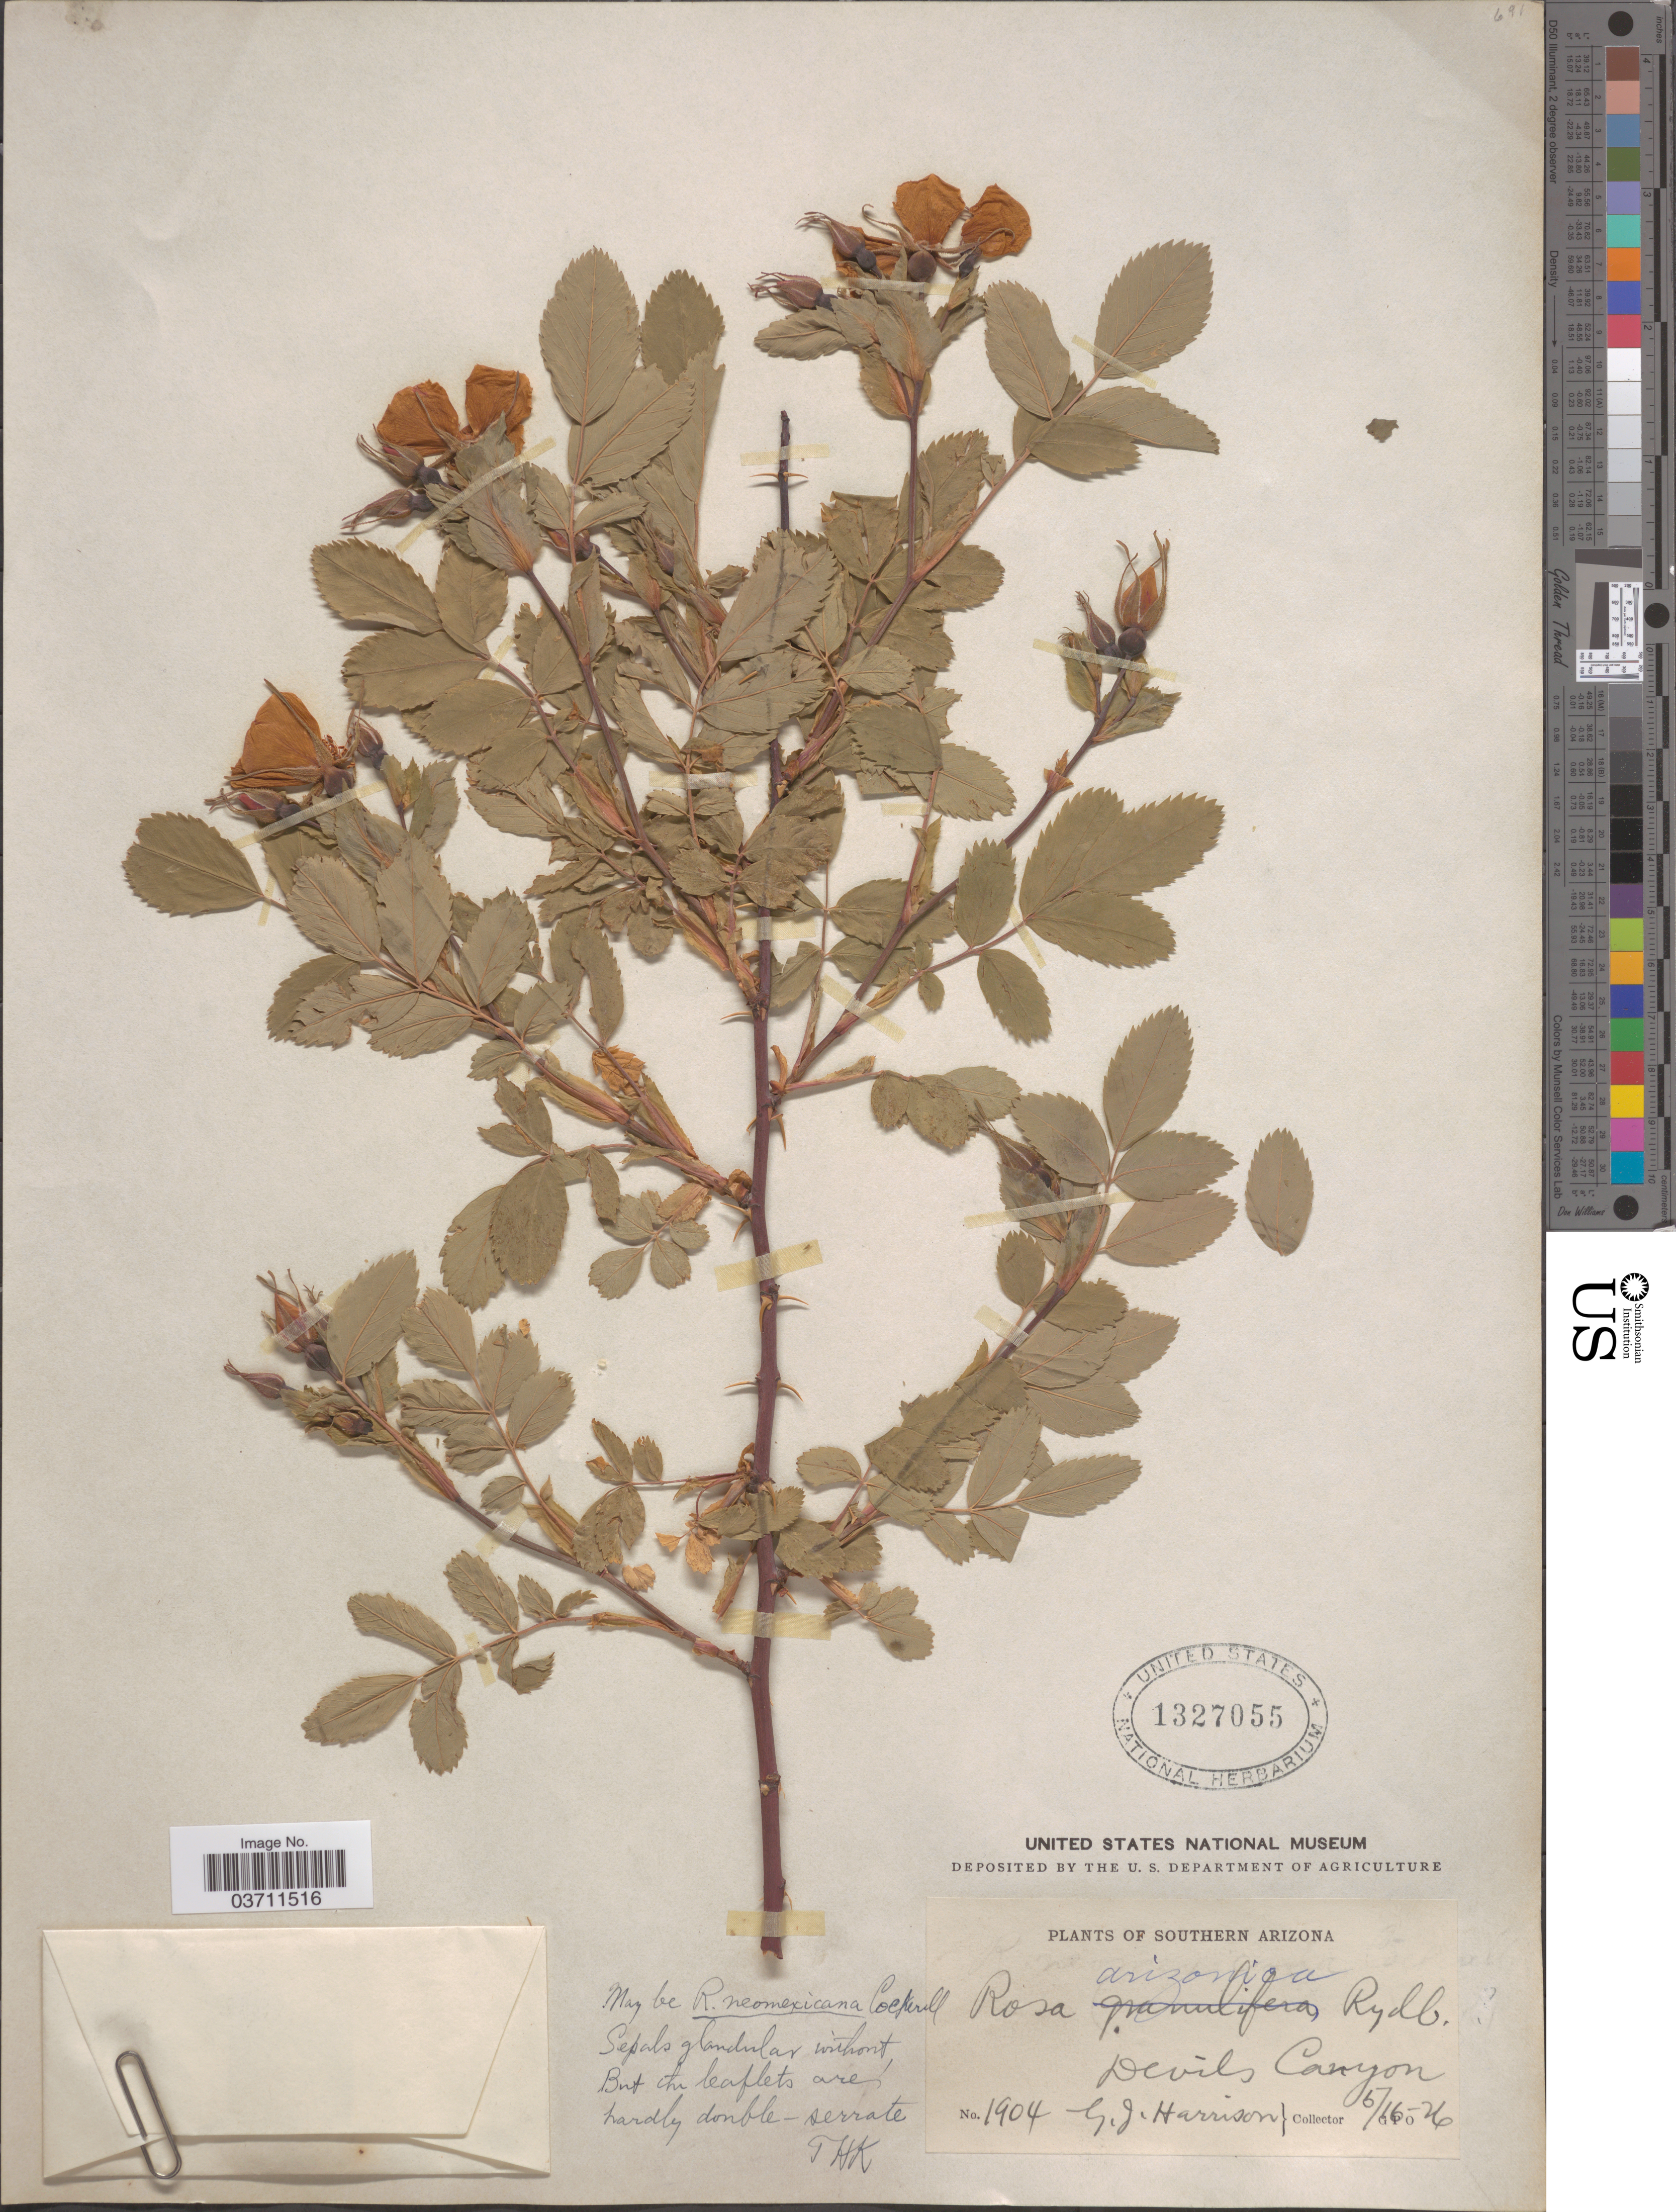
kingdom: Plantae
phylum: Tracheophyta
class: Magnoliopsida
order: Rosales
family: Rosaceae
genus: Rosa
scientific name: Rosa neomexicana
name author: Cockerell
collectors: G. J. Harrison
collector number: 1904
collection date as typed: Transcribed d/m/y: 16/5/26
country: United States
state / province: Arizona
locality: Southern Arizona. Devils Canyon.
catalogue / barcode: US 1327055